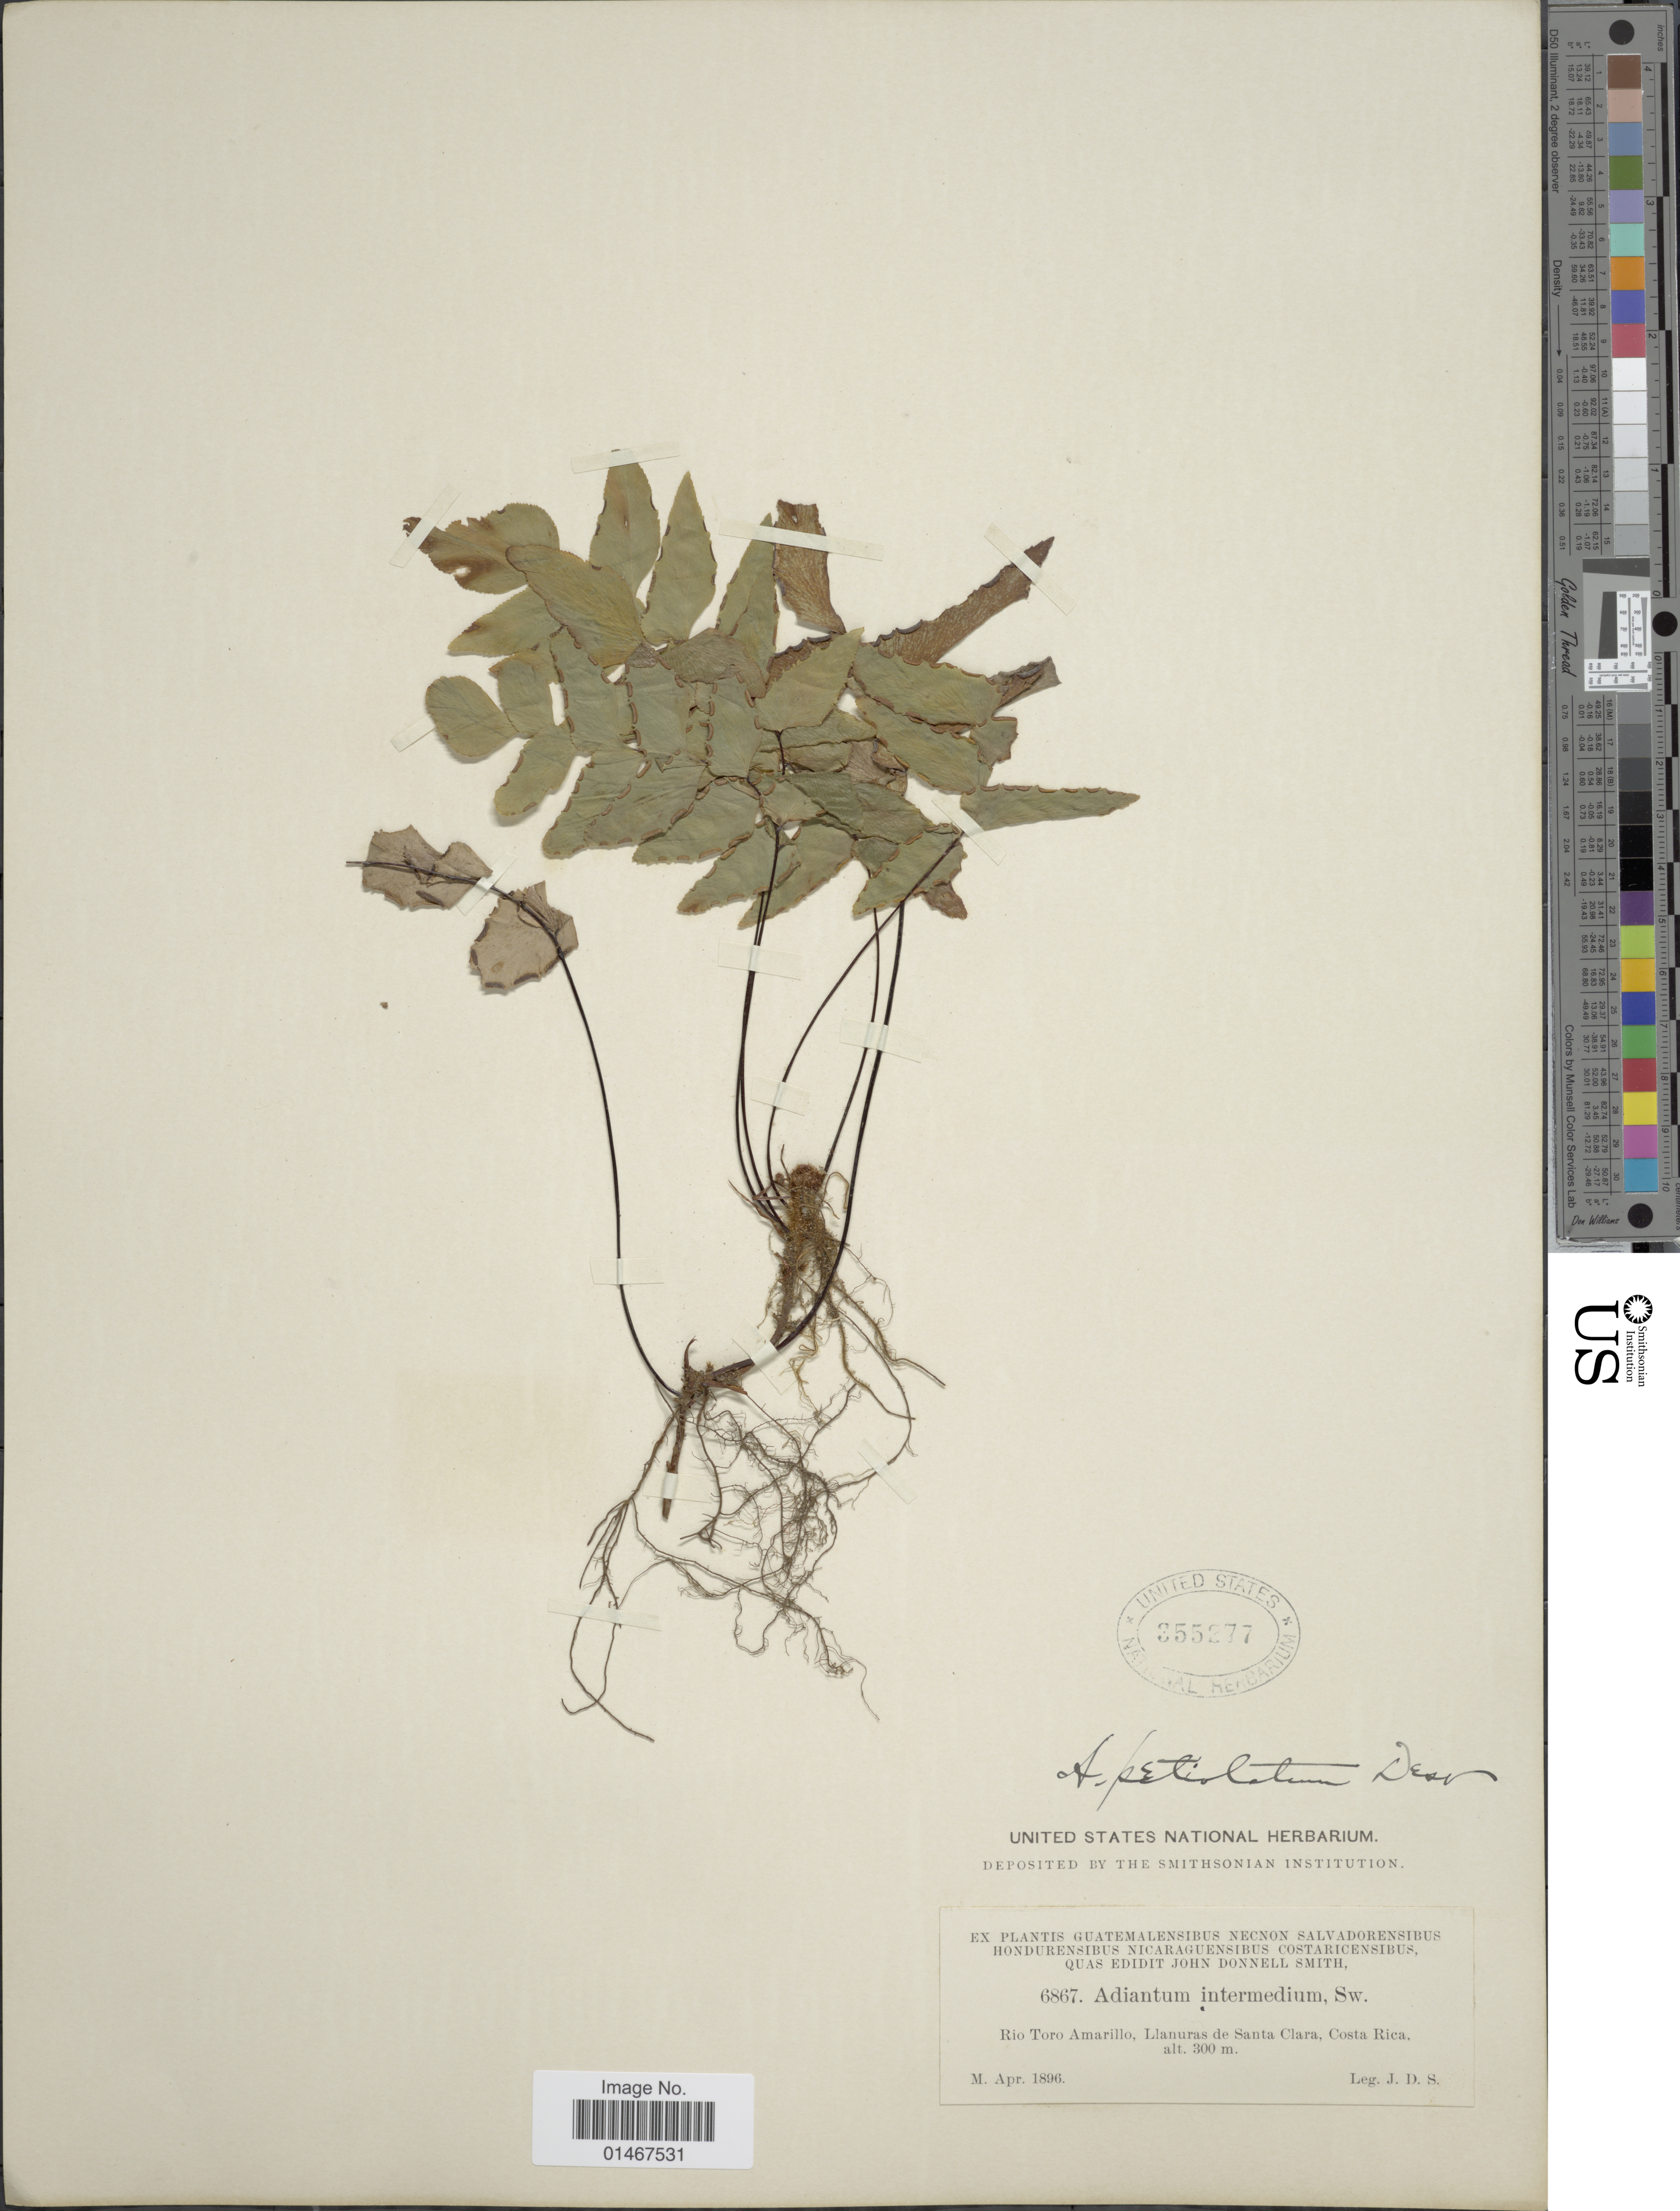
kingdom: Plantae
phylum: Tracheophyta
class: Polypodiopsida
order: Polypodiales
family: Pteridaceae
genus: Adiantum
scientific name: Adiantum petiolatum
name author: Desv.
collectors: J. Donnell Smith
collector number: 6867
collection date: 1896-04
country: Costa Rica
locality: Rio Toro Amarillo, Llanuras de Santa Clara.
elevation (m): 300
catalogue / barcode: US 355277